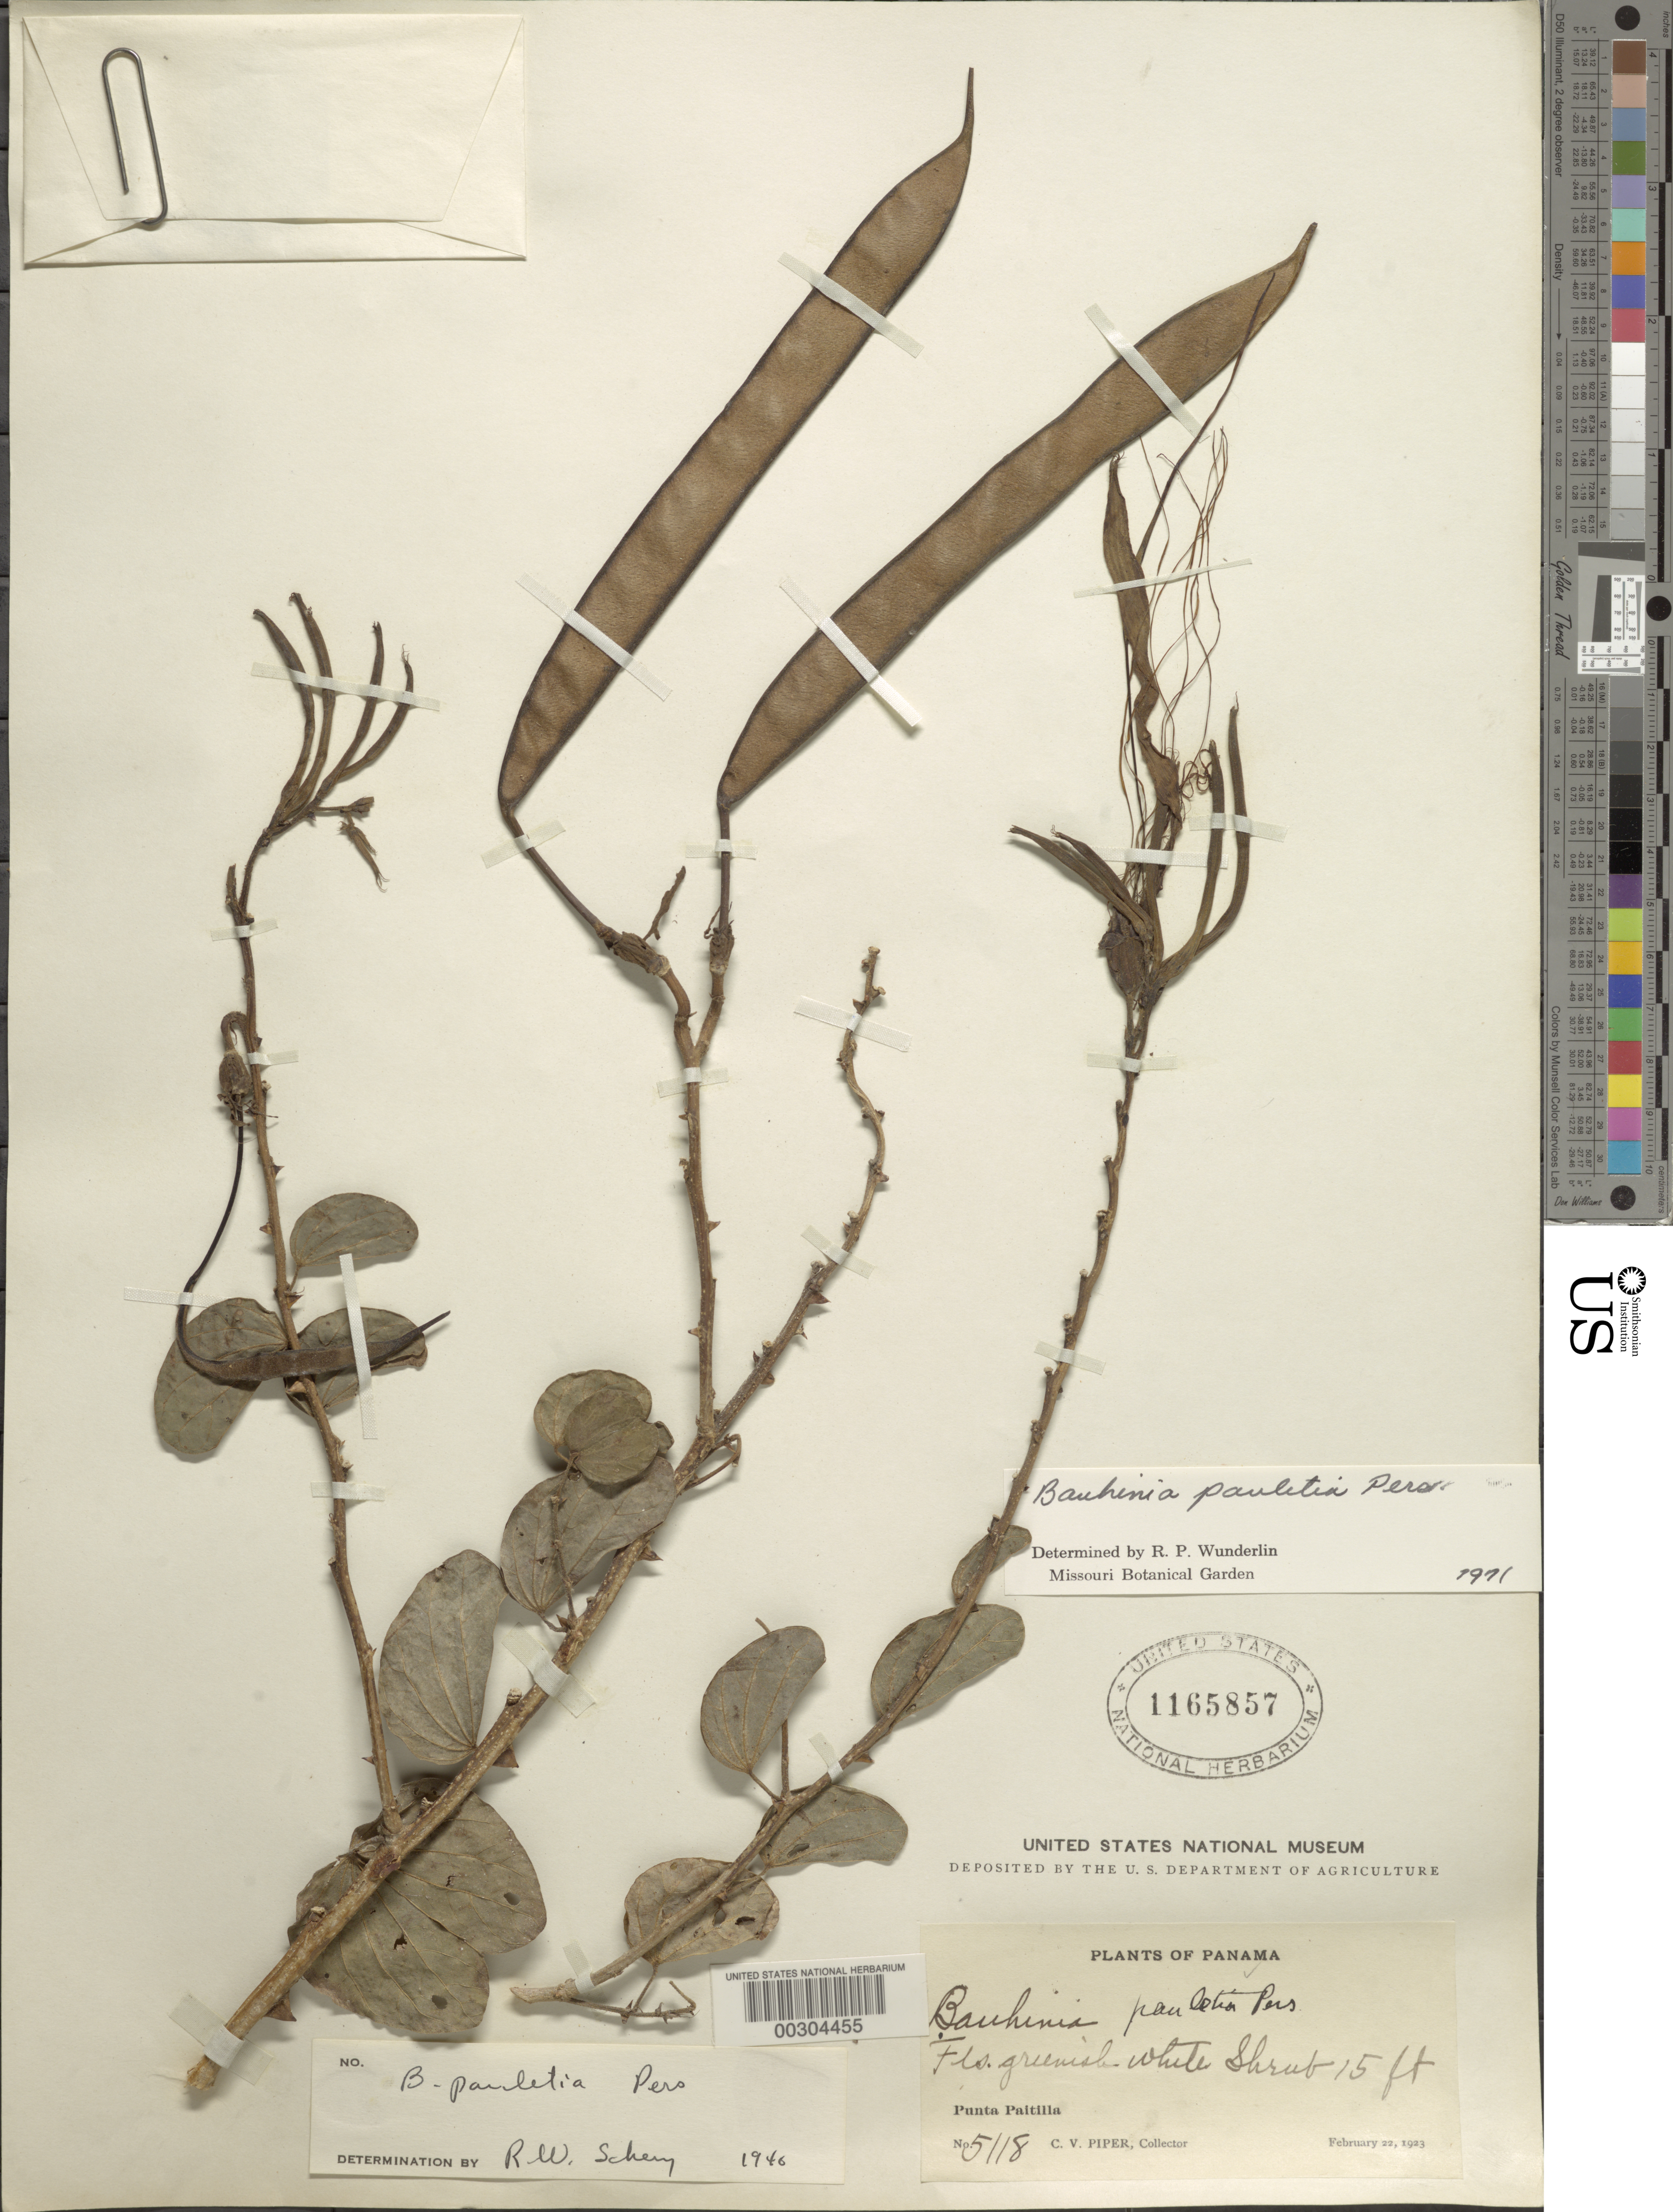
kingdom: Plantae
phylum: Tracheophyta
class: Magnoliopsida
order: Fabales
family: Fabaceae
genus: Bauhinia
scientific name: Bauhinia pauletia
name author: Pers.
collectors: P. Paitilla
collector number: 5118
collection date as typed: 22 Feb 1923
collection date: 1923-02-22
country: Panama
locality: Punta Paitilla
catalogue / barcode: US 1165857